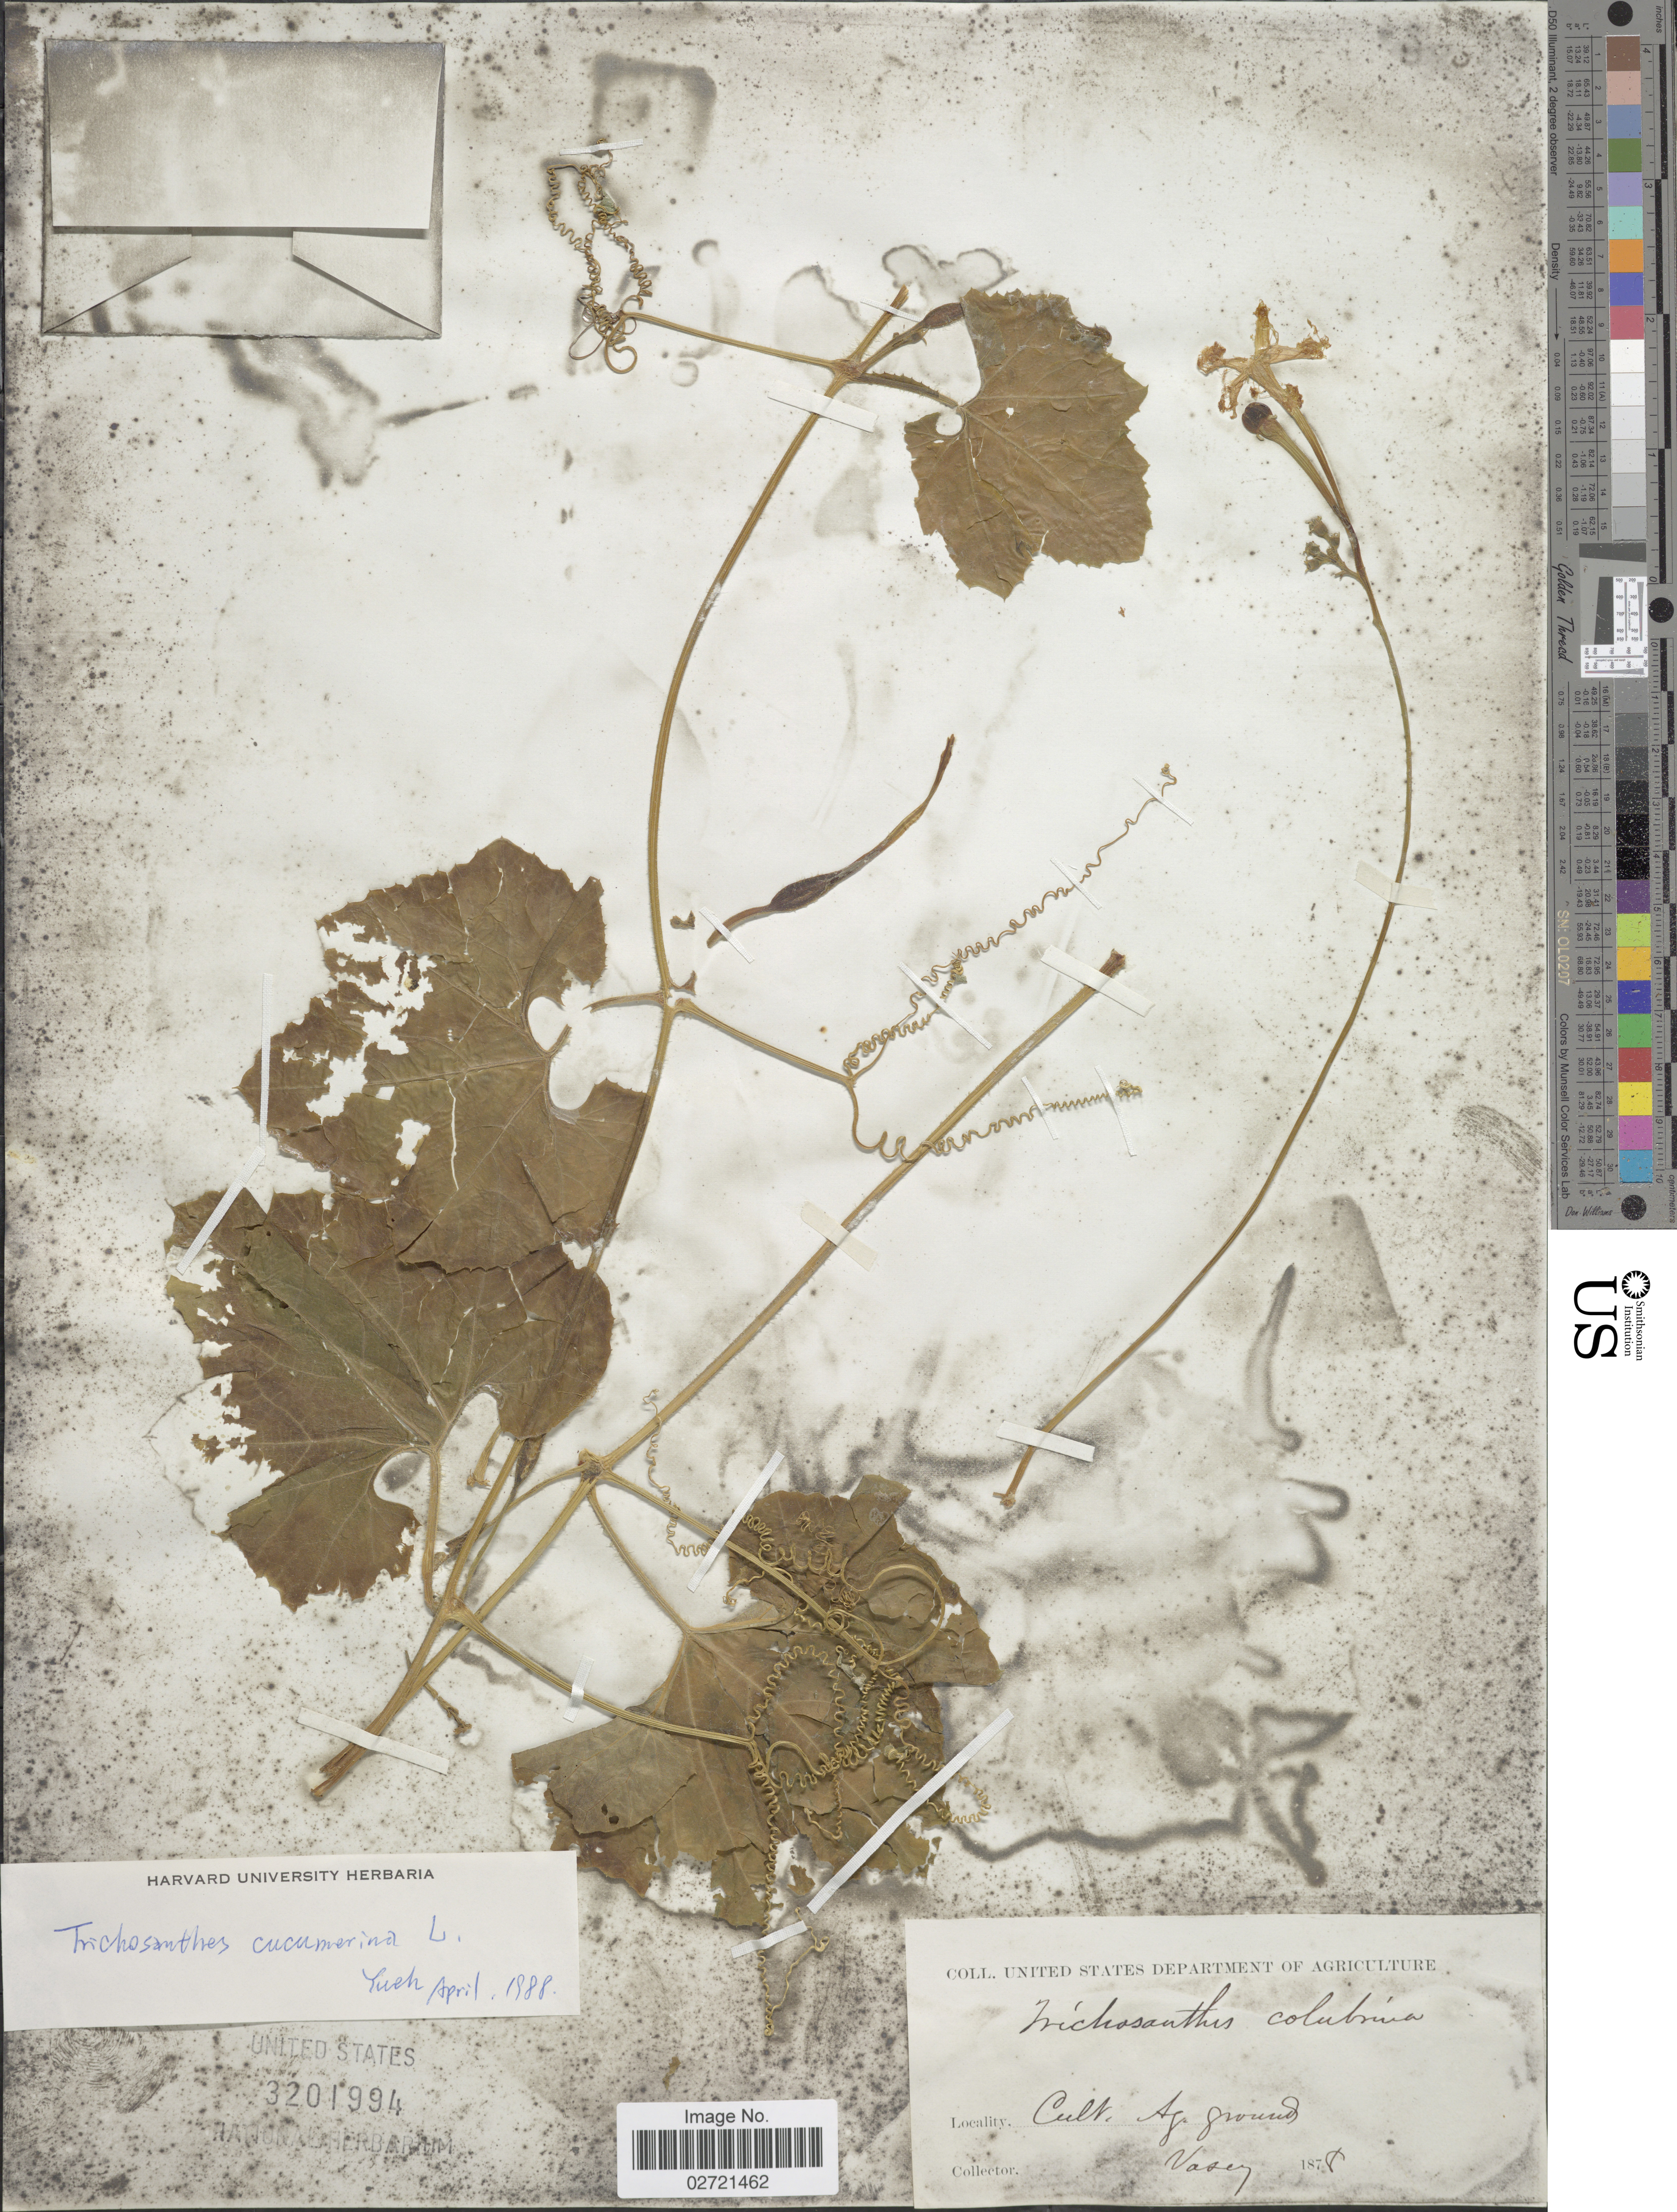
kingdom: Plantae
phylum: Tracheophyta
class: Magnoliopsida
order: Cucurbitales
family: Cucurbitaceae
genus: Trichosanthes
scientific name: Trichosanthes cucumerina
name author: L.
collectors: Vasey, --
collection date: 1878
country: United States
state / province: District of Columbia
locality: Cult Ag. ground. [United States Department of Agriculture]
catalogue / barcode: US 3201994